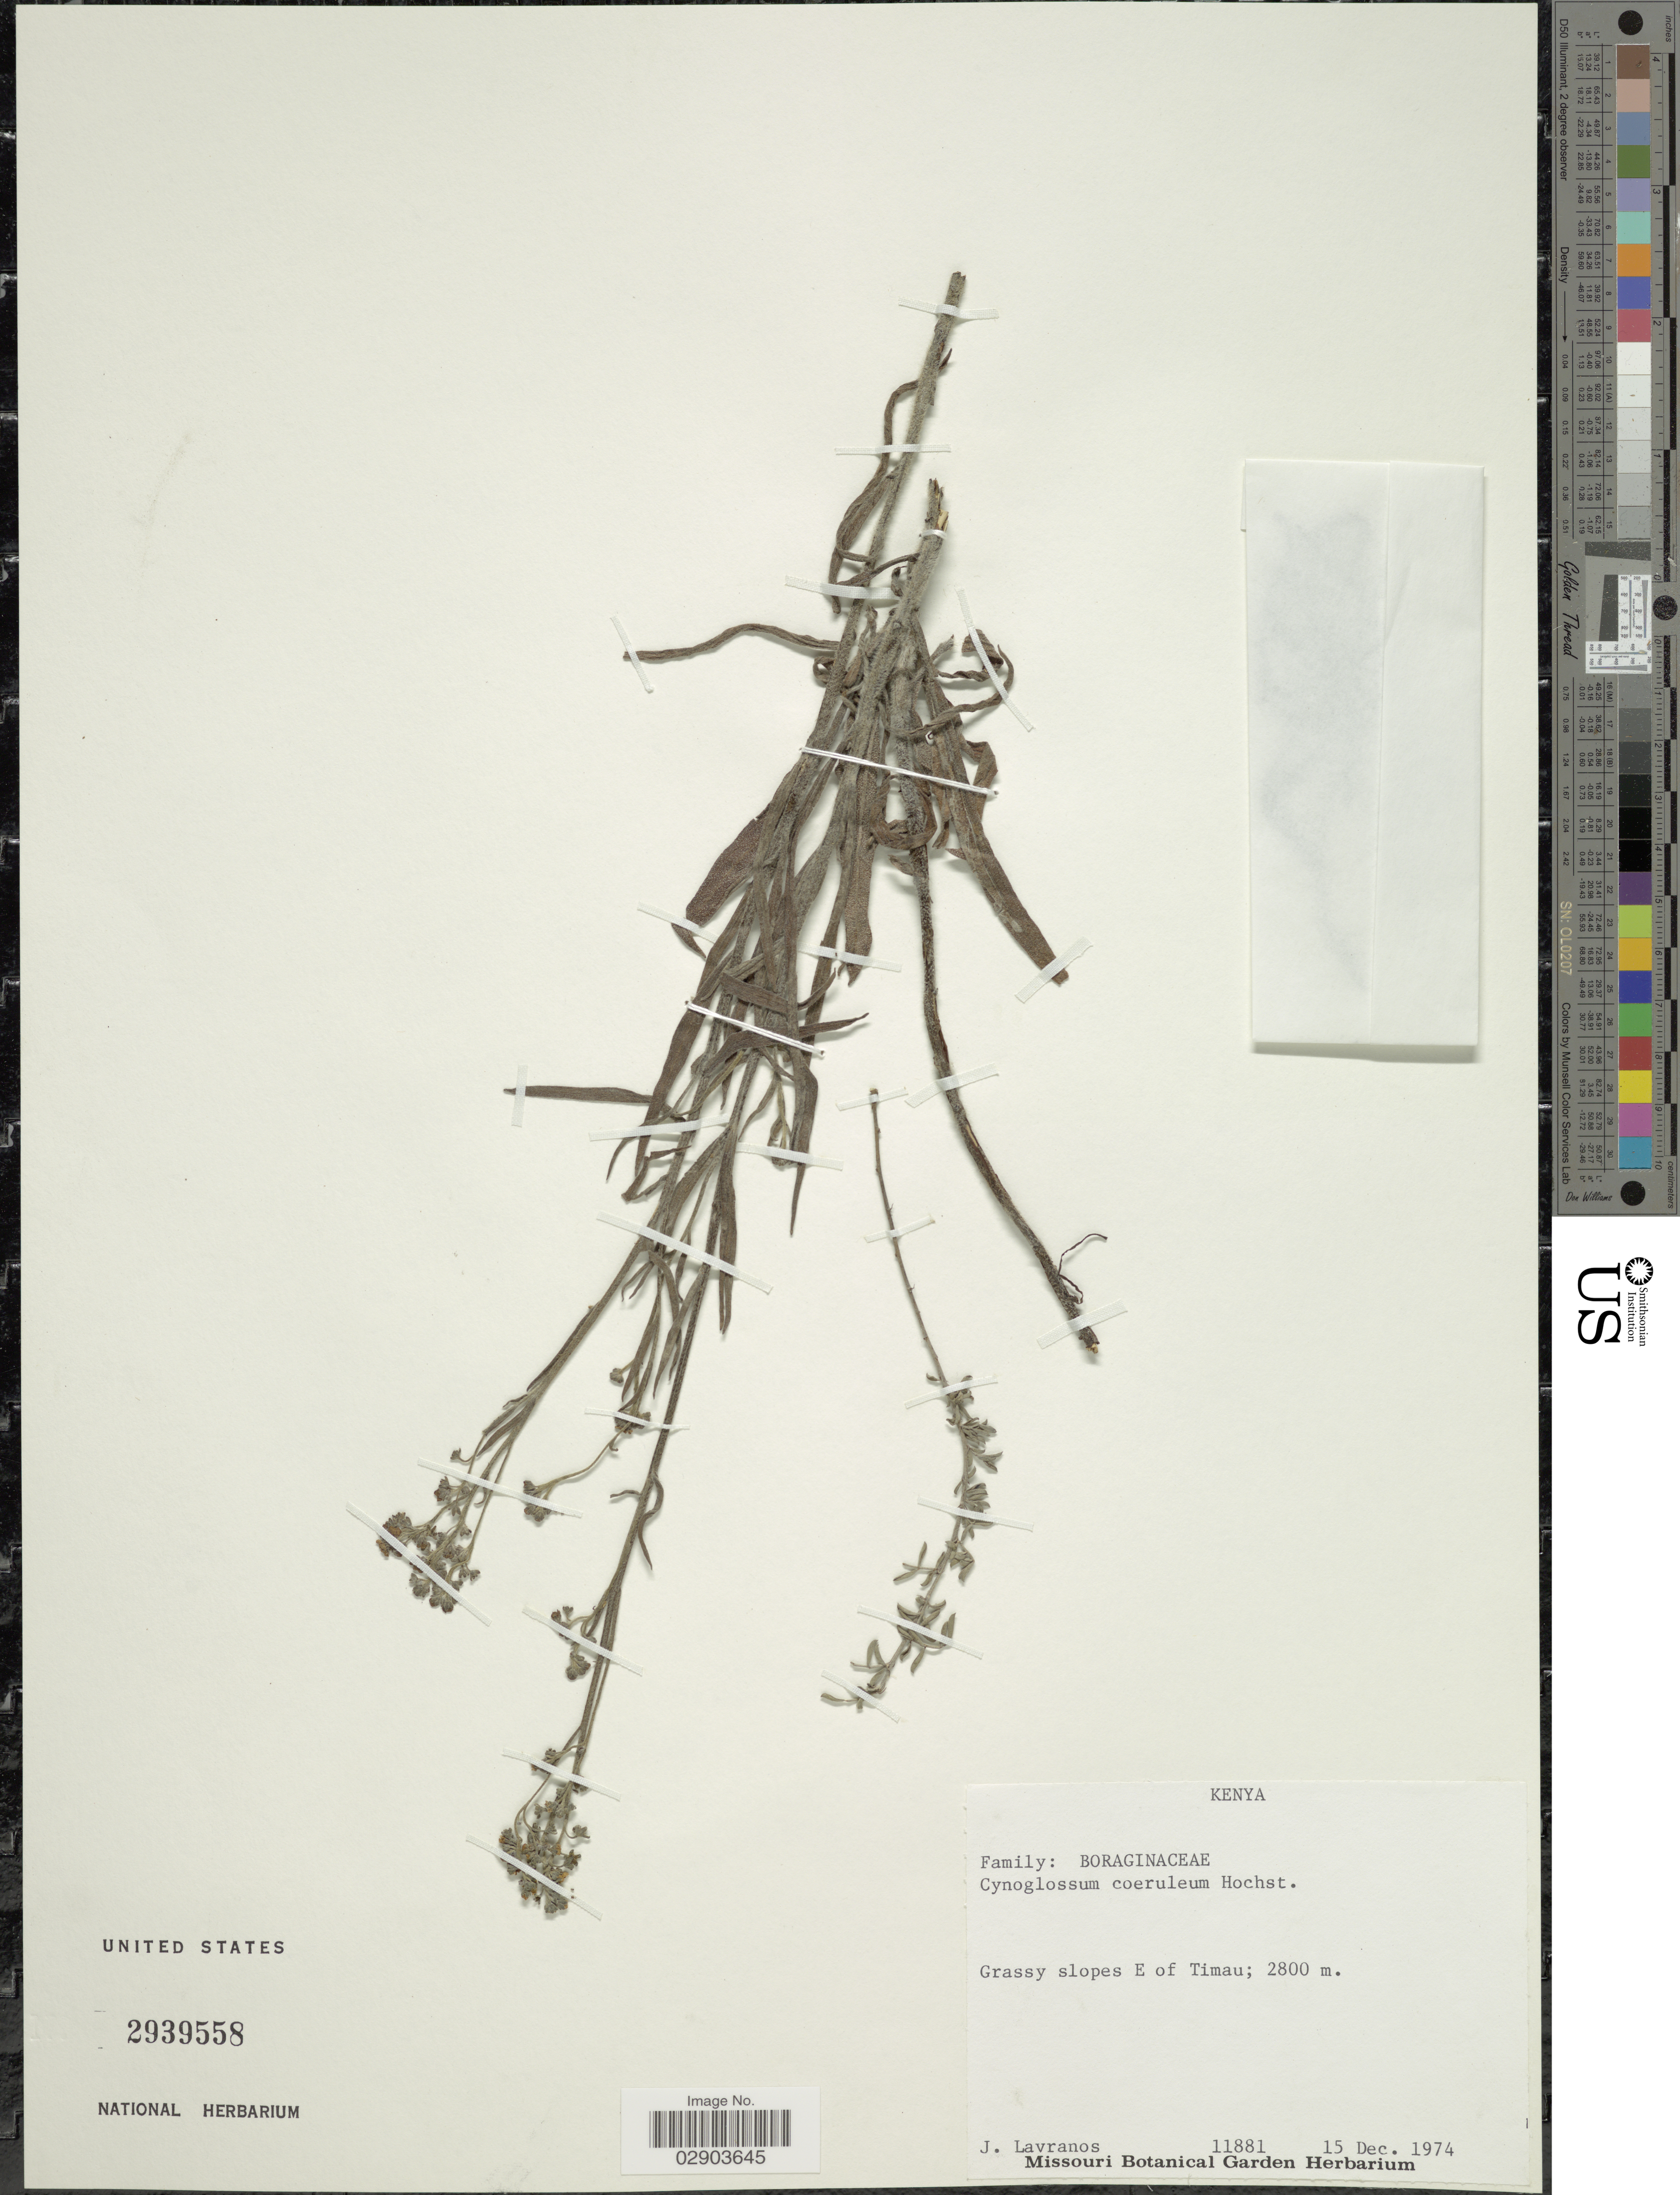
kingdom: Plantae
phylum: Tracheophyta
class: Magnoliopsida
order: Boraginales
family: Boraginaceae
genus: Cynoglossum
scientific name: Cynoglossum coeruleum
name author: Hochst. ex A. DC.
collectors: J. Lavranos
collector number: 11881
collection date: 1974-12-15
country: Kenya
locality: Grassy slopes E of Timau.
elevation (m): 2800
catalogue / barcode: US 2939558